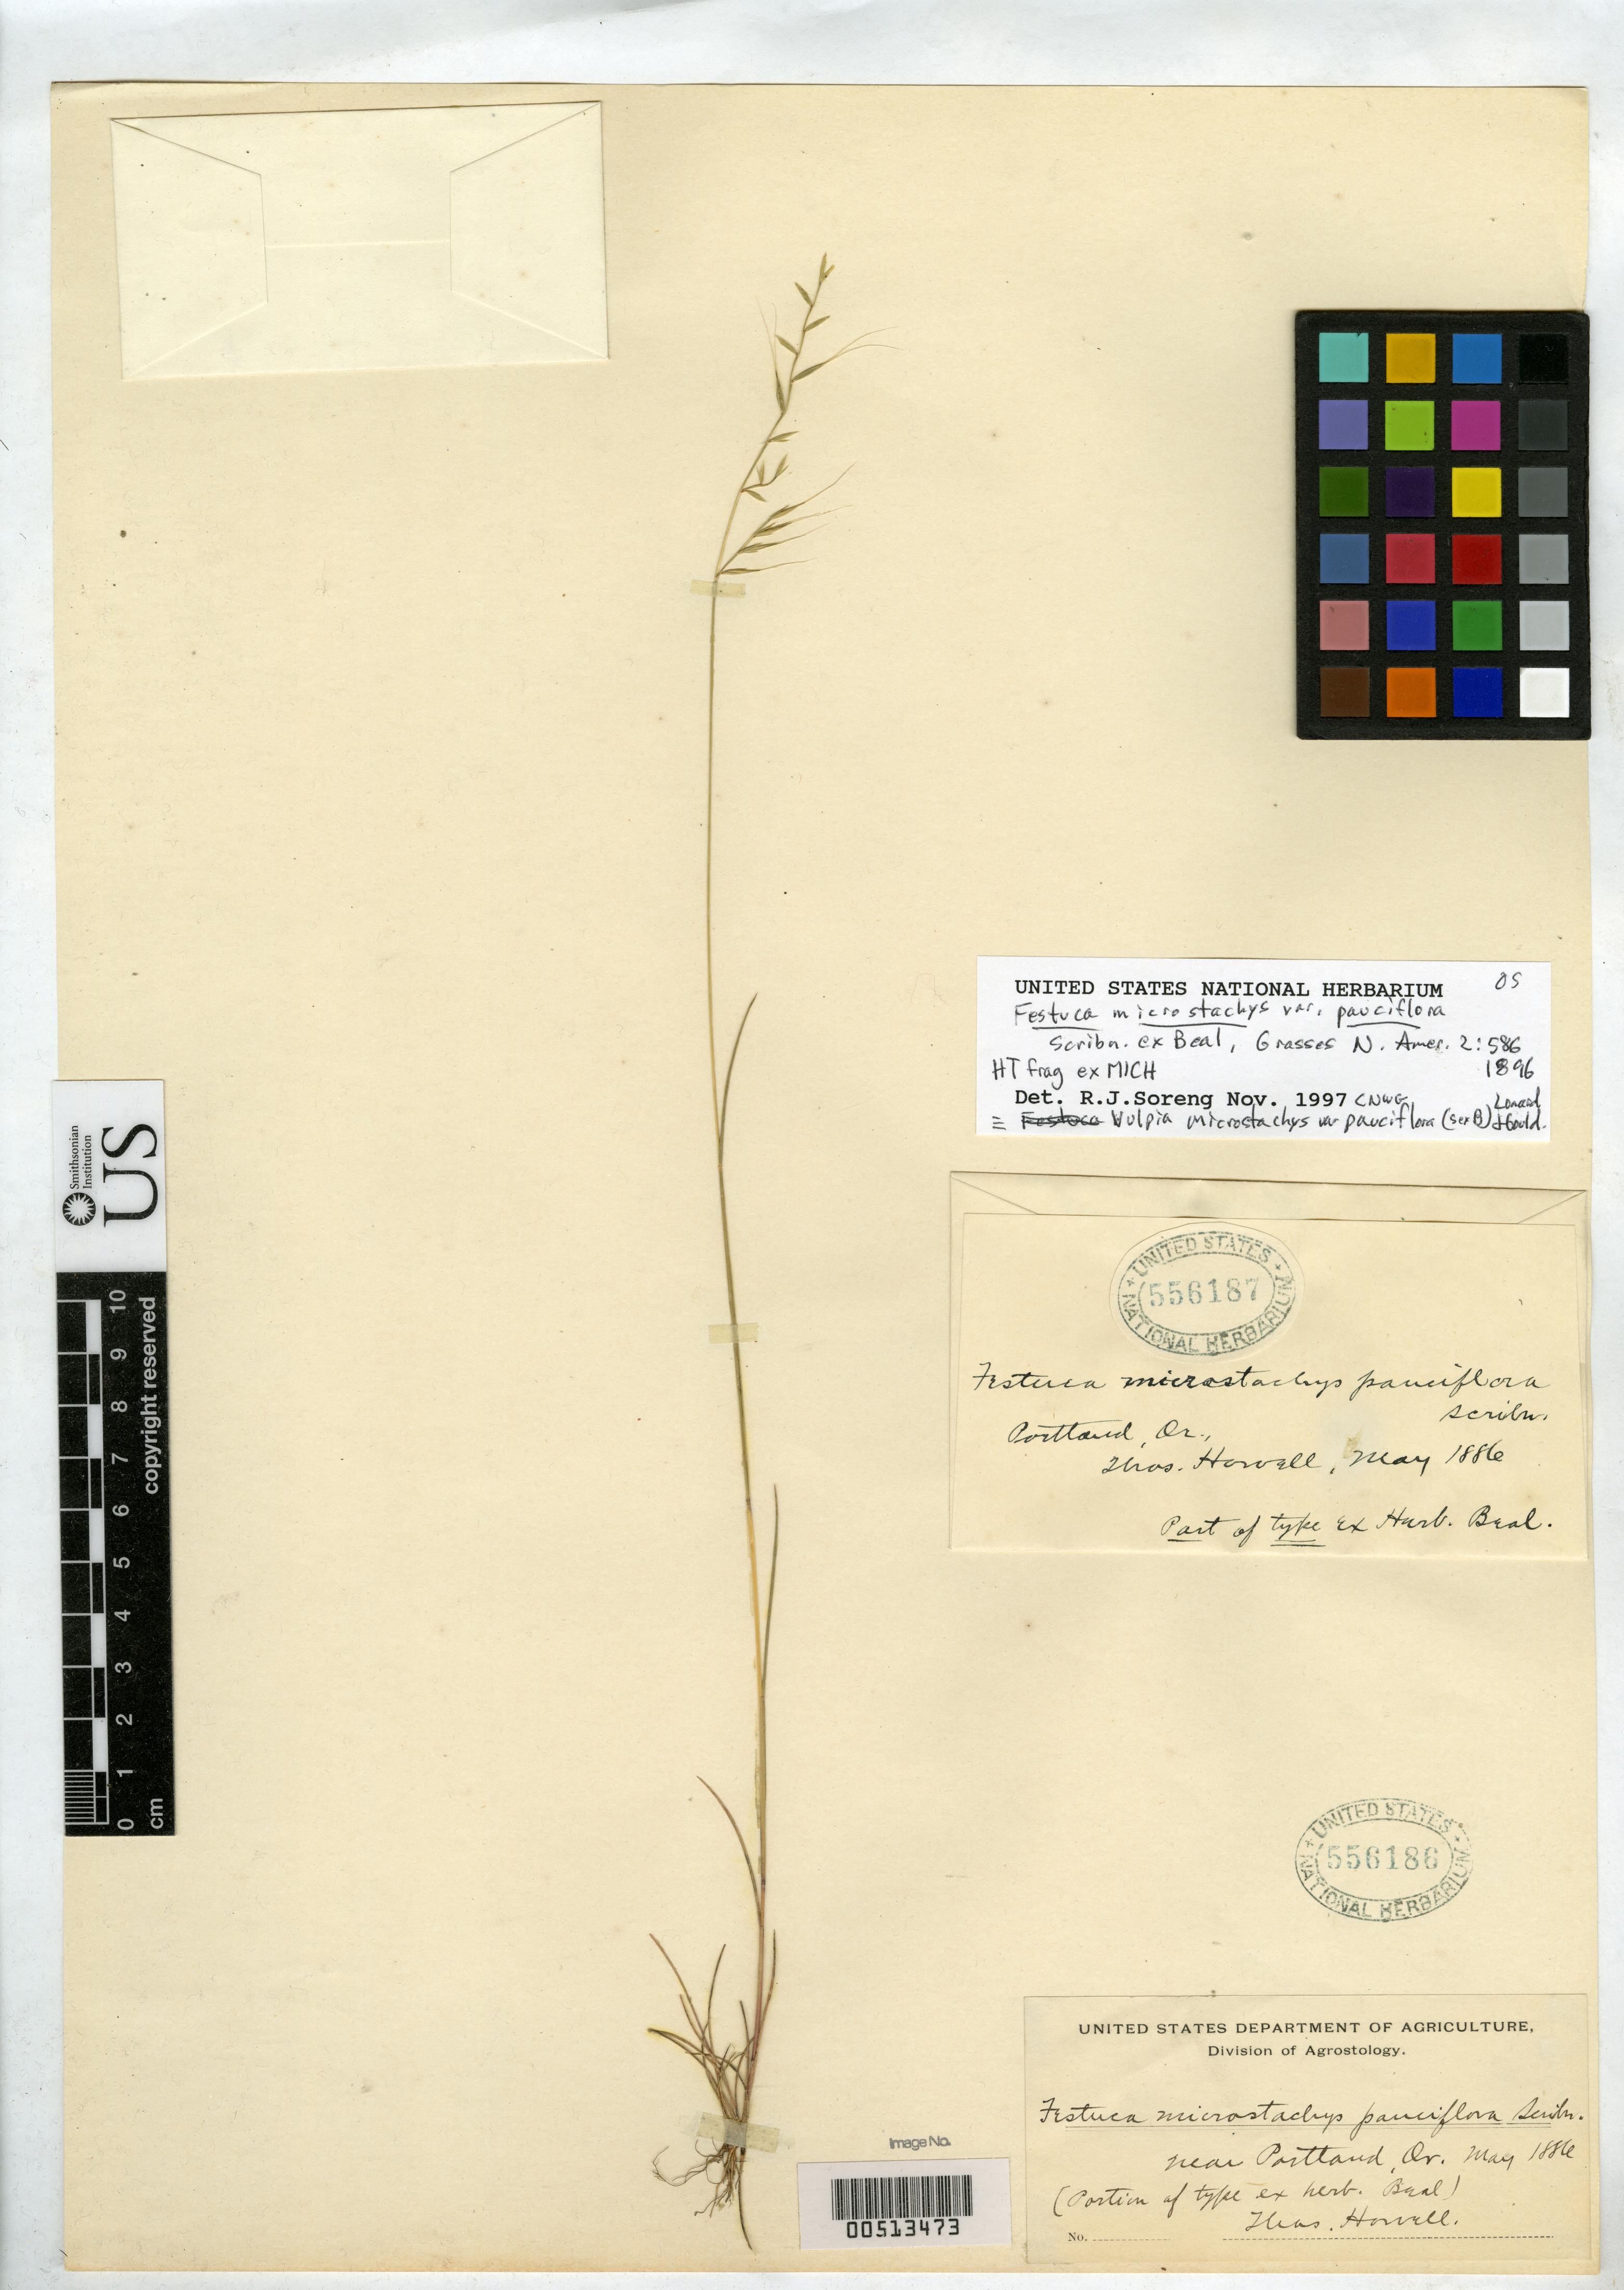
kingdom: Plantae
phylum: Tracheophyta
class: Liliopsida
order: Poales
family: Poaceae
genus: Festuca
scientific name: Festuca microstachys var. pauciflora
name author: Scribn. ex W.J. Beal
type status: Isotype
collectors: T. Howell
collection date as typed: May 1886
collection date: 1886-05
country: United States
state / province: Oregon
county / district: Multnomah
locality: Near Portland.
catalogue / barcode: US 556186